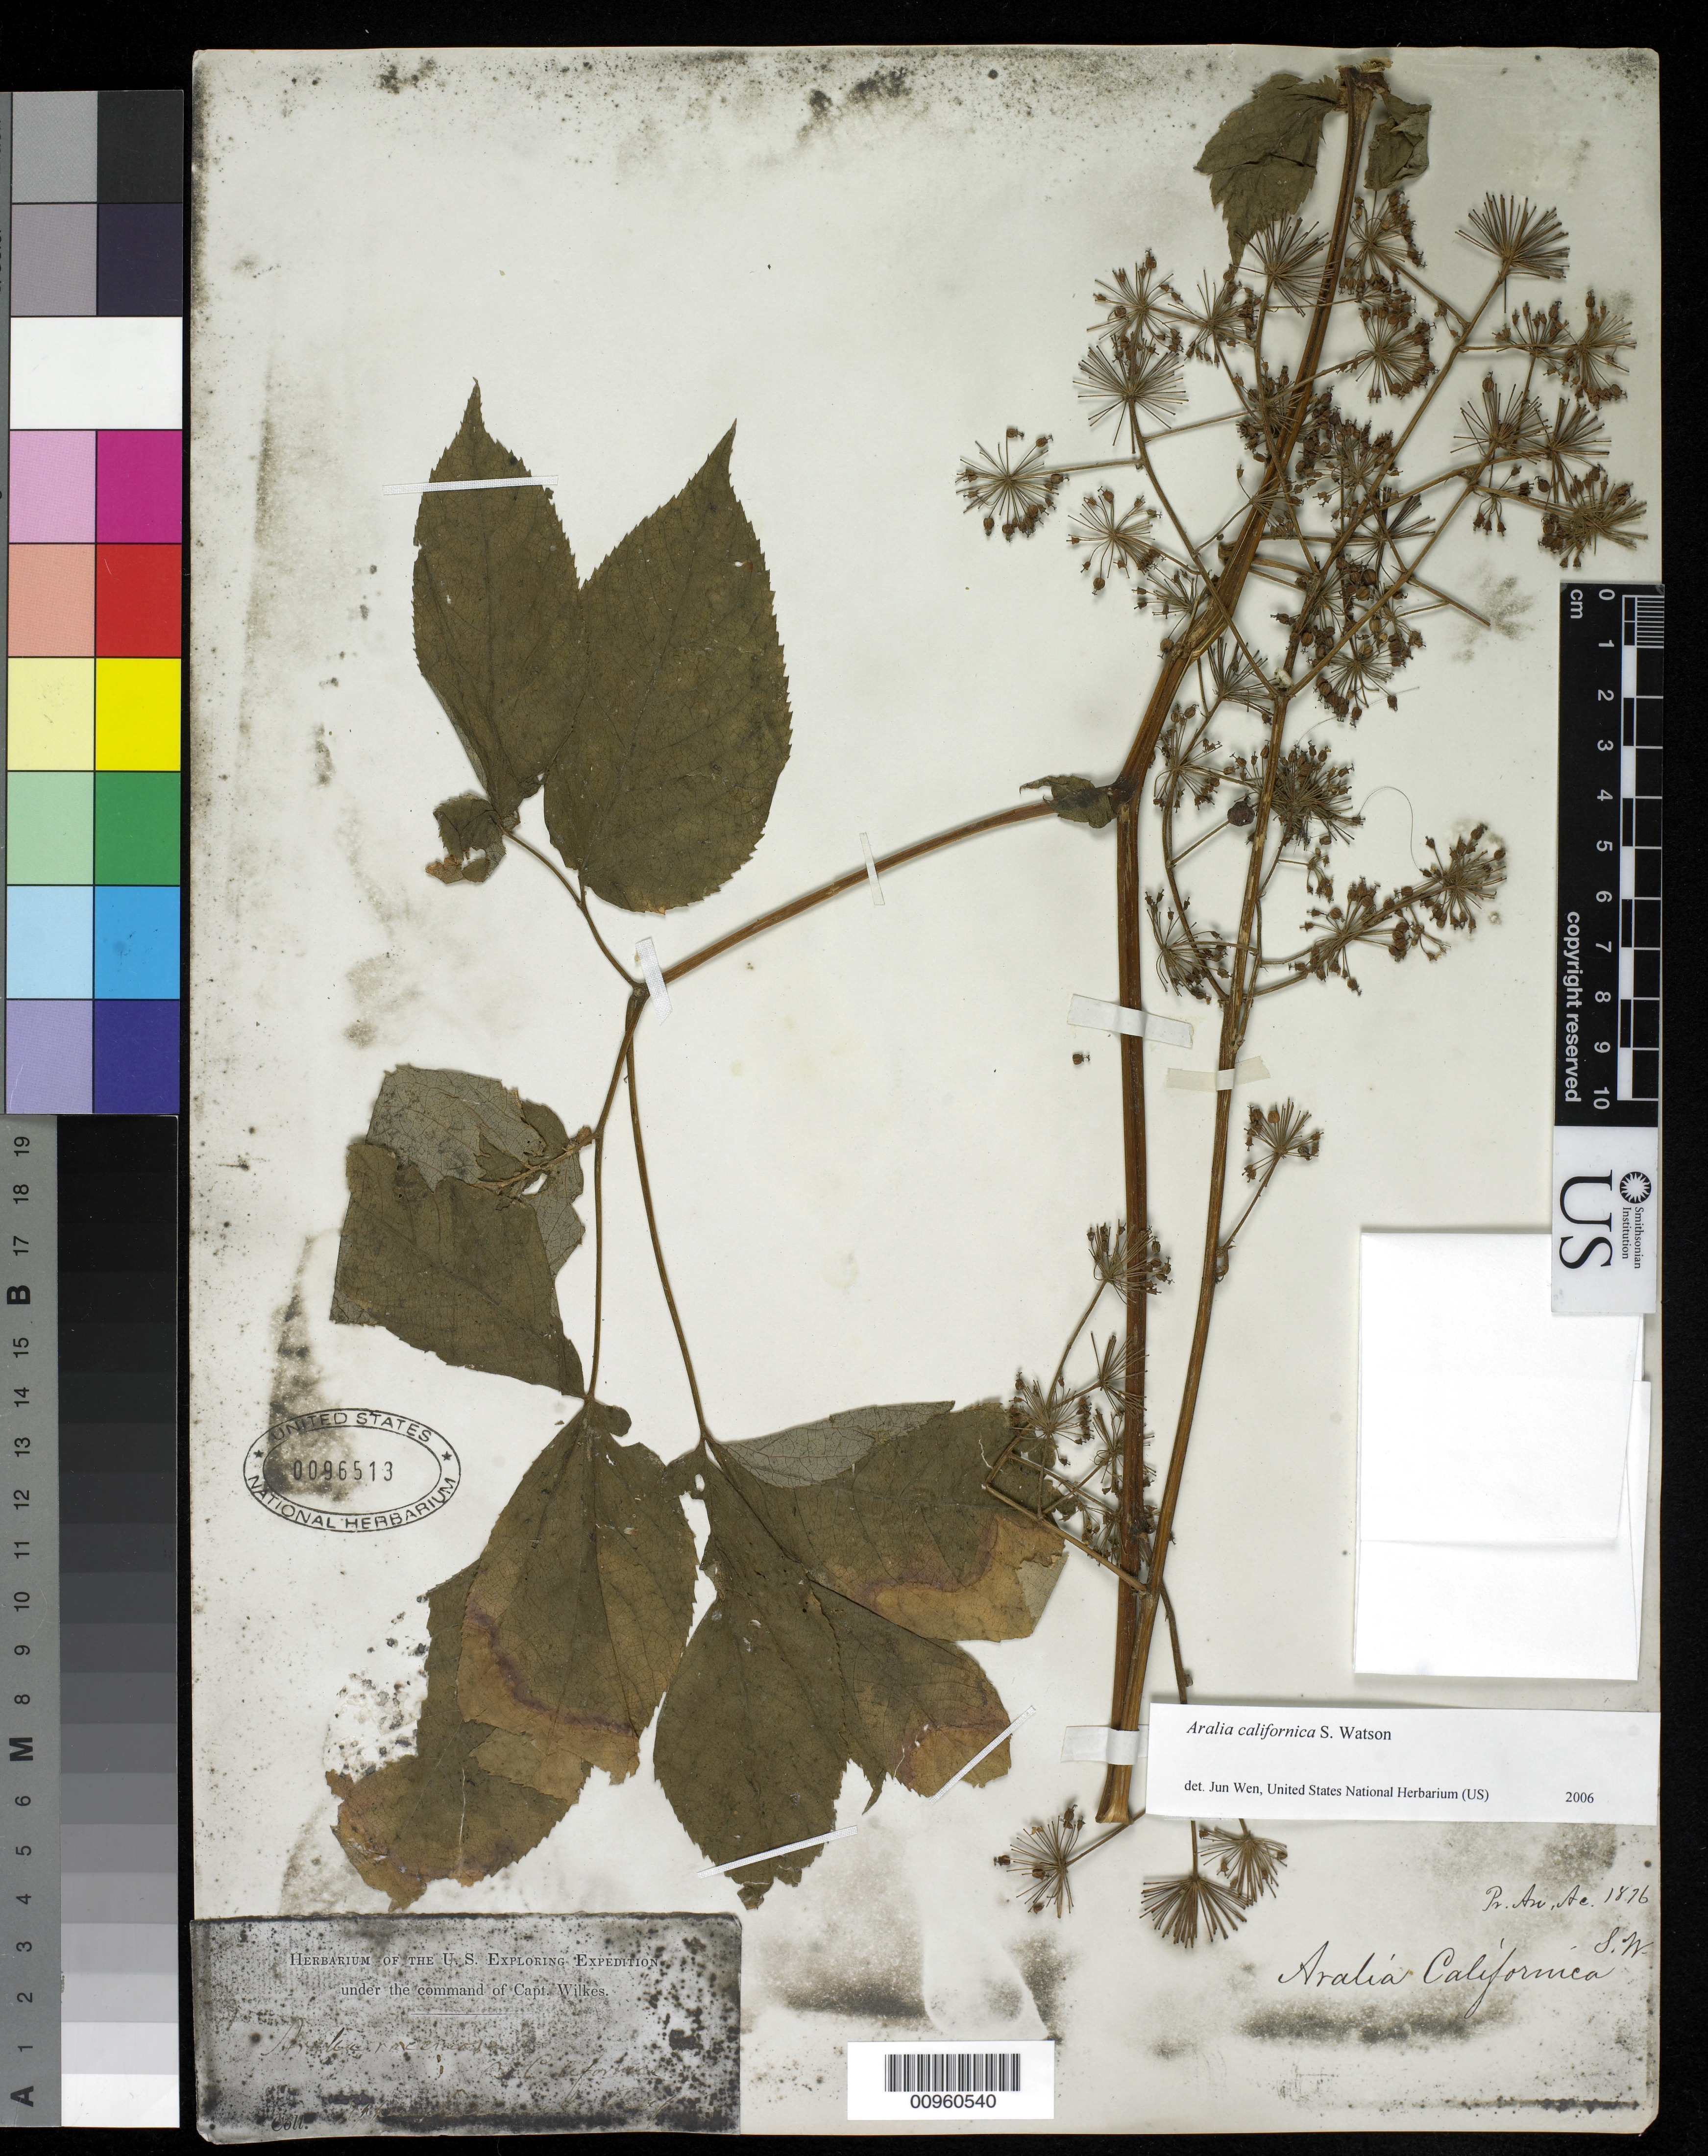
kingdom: Plantae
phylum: Tracheophyta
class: Magnoliopsida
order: Apiales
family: Araliaceae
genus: Aralia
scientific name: Aralia californica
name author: S. Watson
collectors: Wilkes Explor. Exped.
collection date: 1838/1842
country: United States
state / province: California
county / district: Sacramento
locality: Upper Sacramento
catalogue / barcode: US 96513